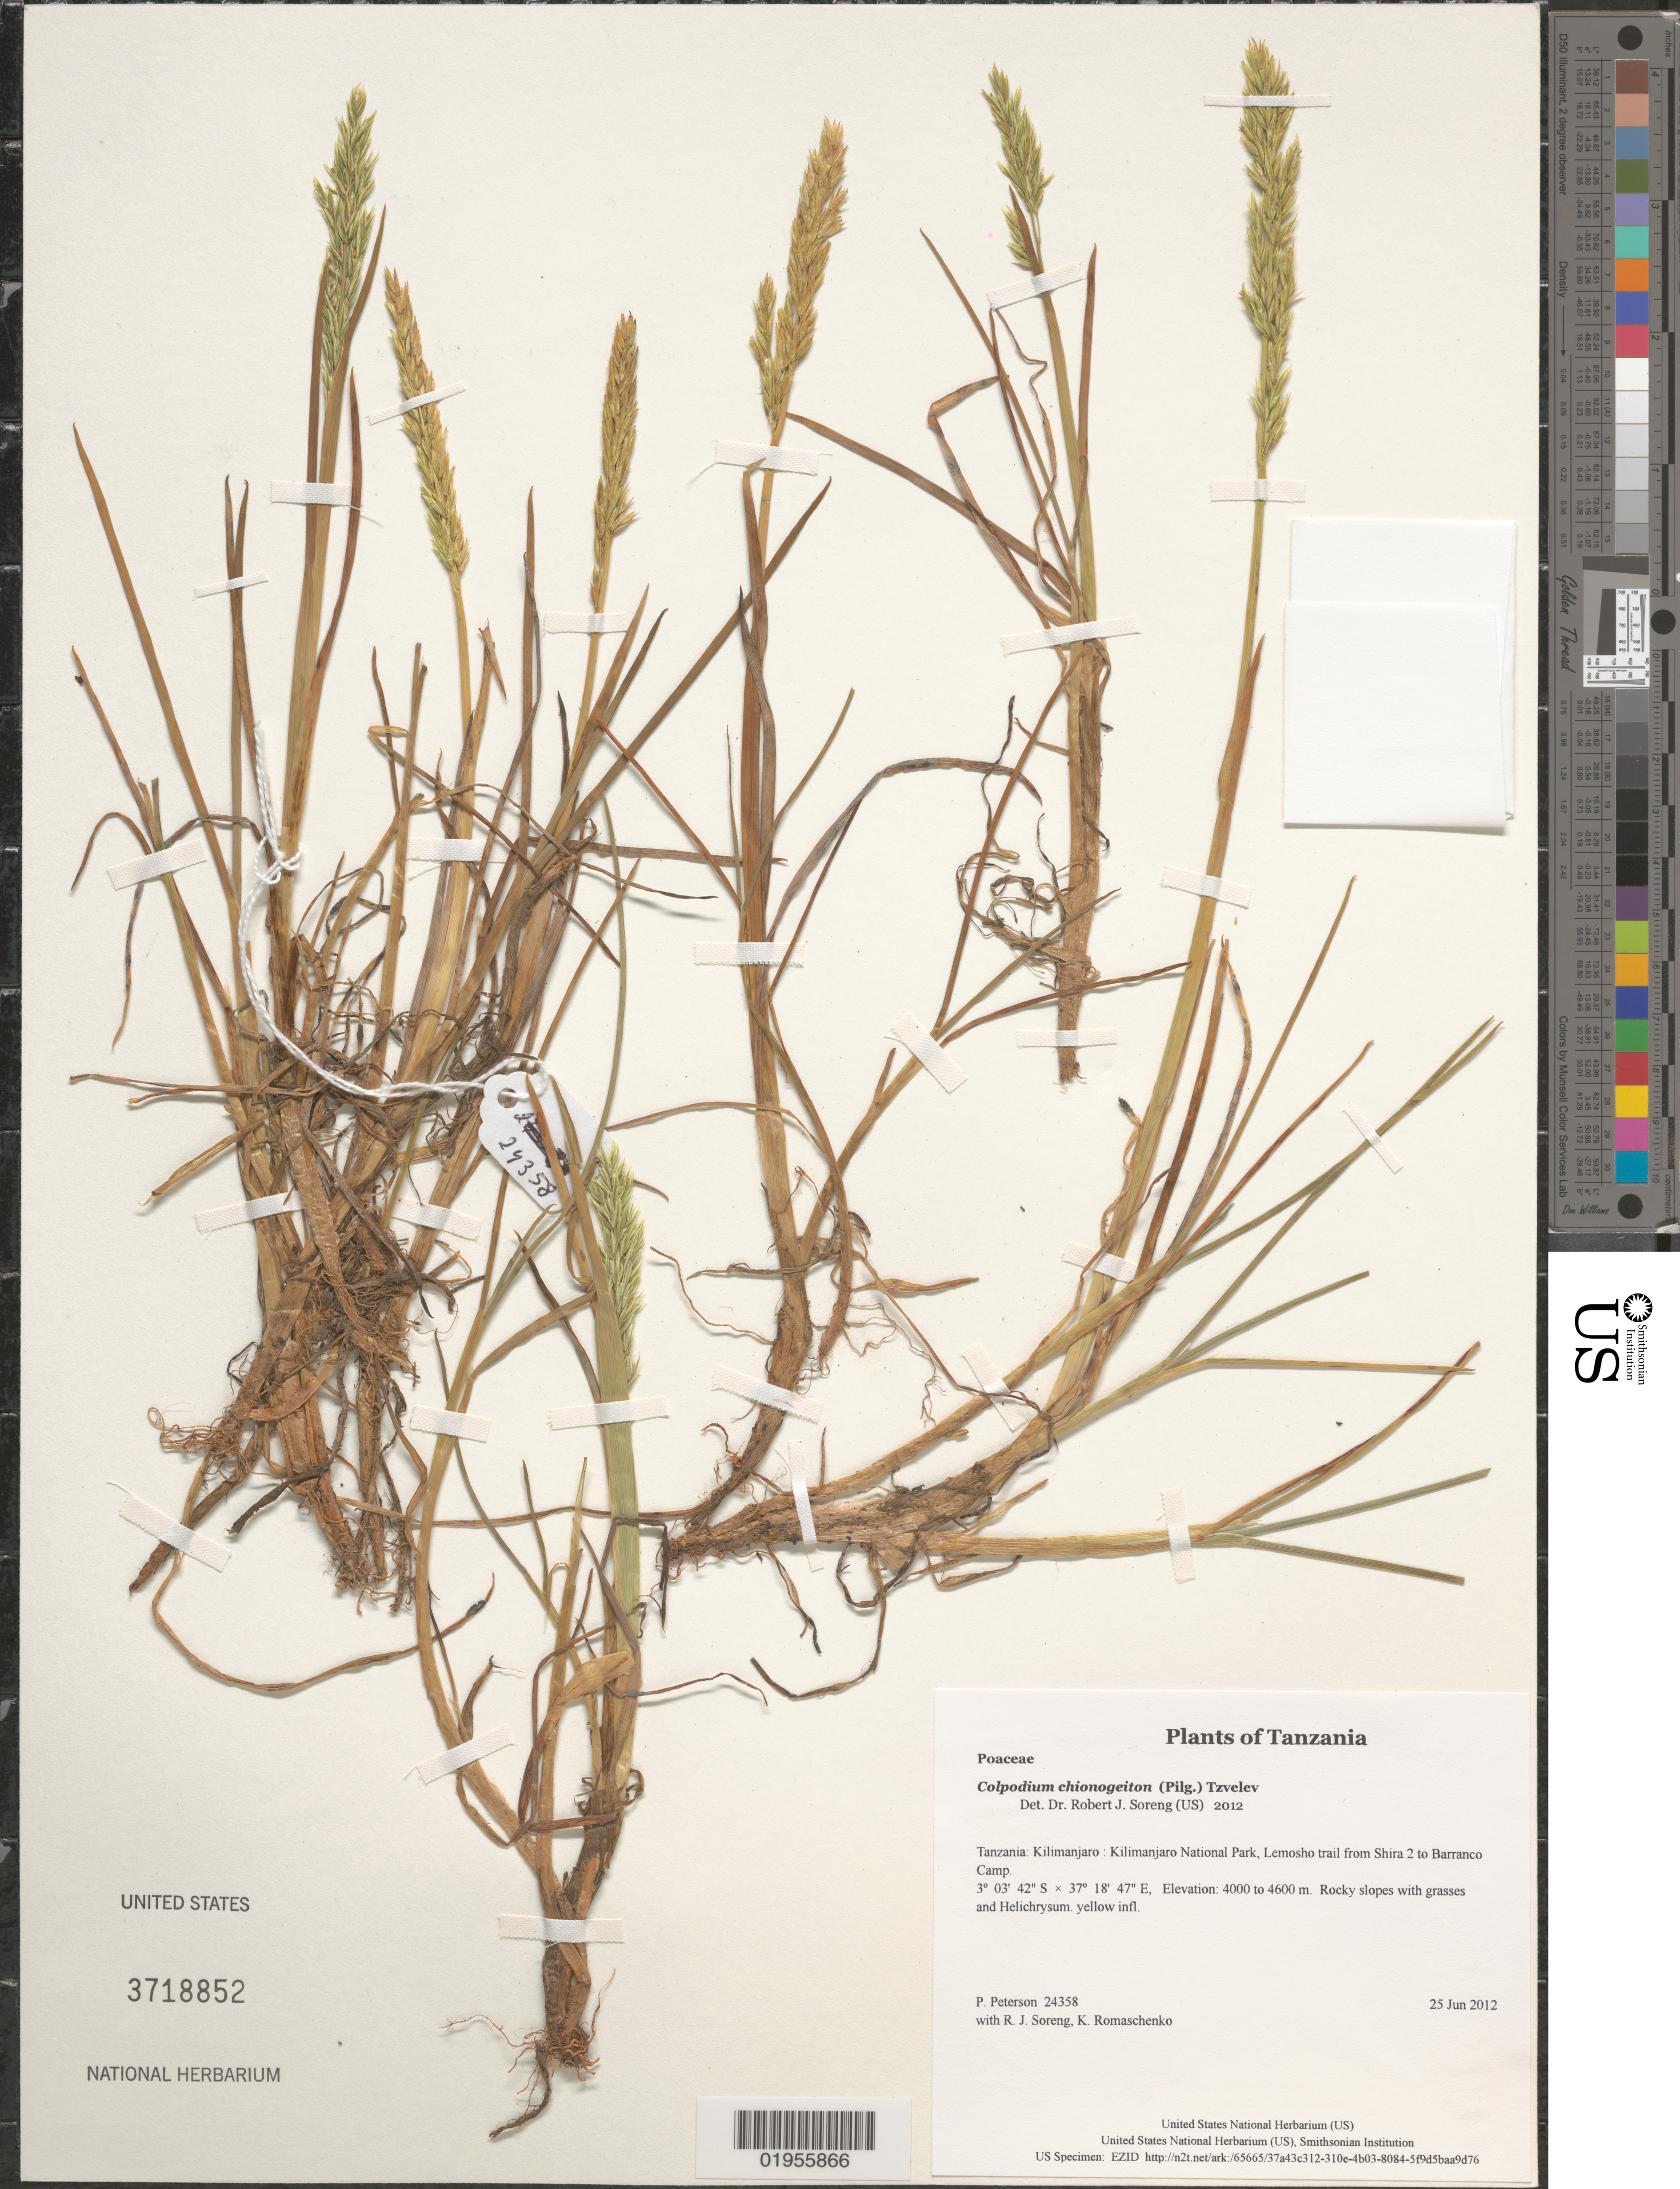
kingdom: Plantae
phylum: Tracheophyta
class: Liliopsida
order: Poales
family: Poaceae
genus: Colpodium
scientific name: Colpodium chionogeiton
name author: (Pilg.) Tzvelev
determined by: Soreng, Robert J., Research Associate (BOT), Smithsonian Institution - National Museum of Natural History (UNITED STATES)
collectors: P. M. Peterson, R. J. Soreng & K. Romaschenko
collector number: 24358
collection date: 2012-06-25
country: Tanzania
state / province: Kilimanjaro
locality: Kilimanjaro National Park, Lemosho trail from Shira 2 to Barranco Camp.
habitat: Rocky slopes with grasses and Helichrysum.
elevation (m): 4443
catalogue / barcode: US 3718852